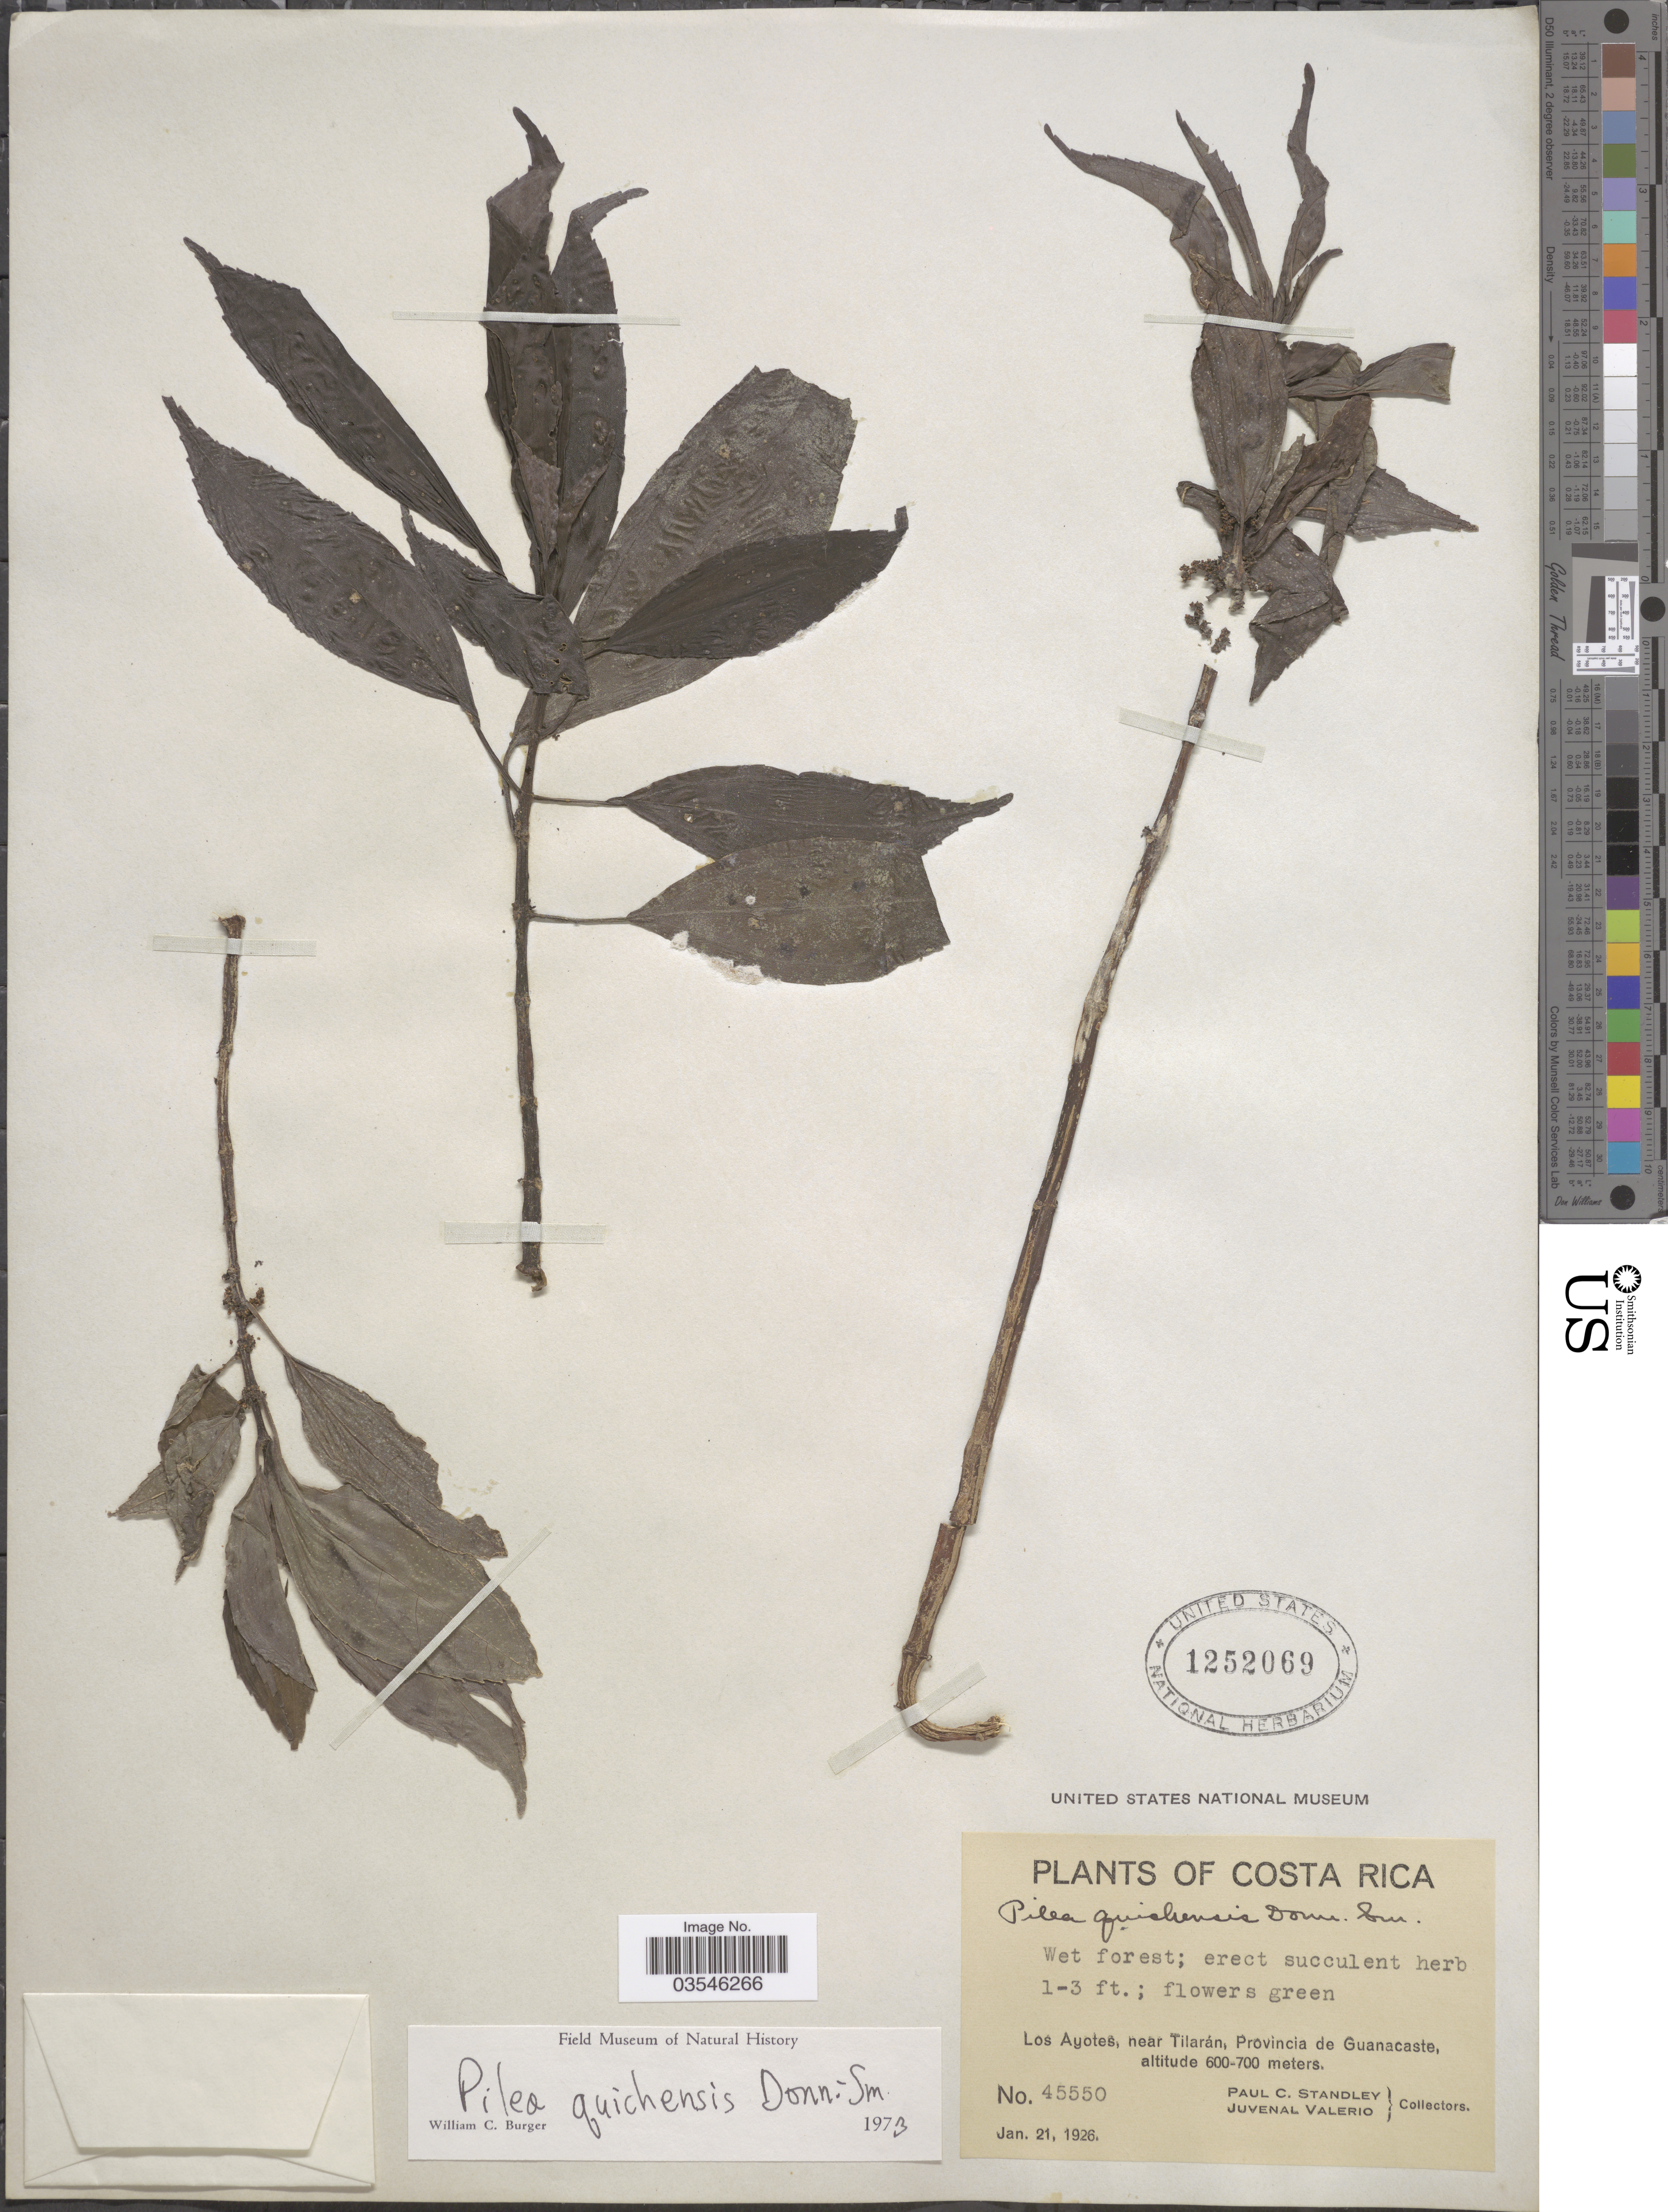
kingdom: Plantae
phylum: Tracheophyta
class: Magnoliopsida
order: Rosales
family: Urticaceae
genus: Pilea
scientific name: Pilea quichensis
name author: Donn. Sm.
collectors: P. C. Standley & J. Valerio R.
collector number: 45550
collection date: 1926-01-21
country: Costa Rica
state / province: Guanacaste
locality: Los Ayotes, near Tilarán, Provincia de Guanacaste.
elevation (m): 600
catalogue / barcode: US 1252069